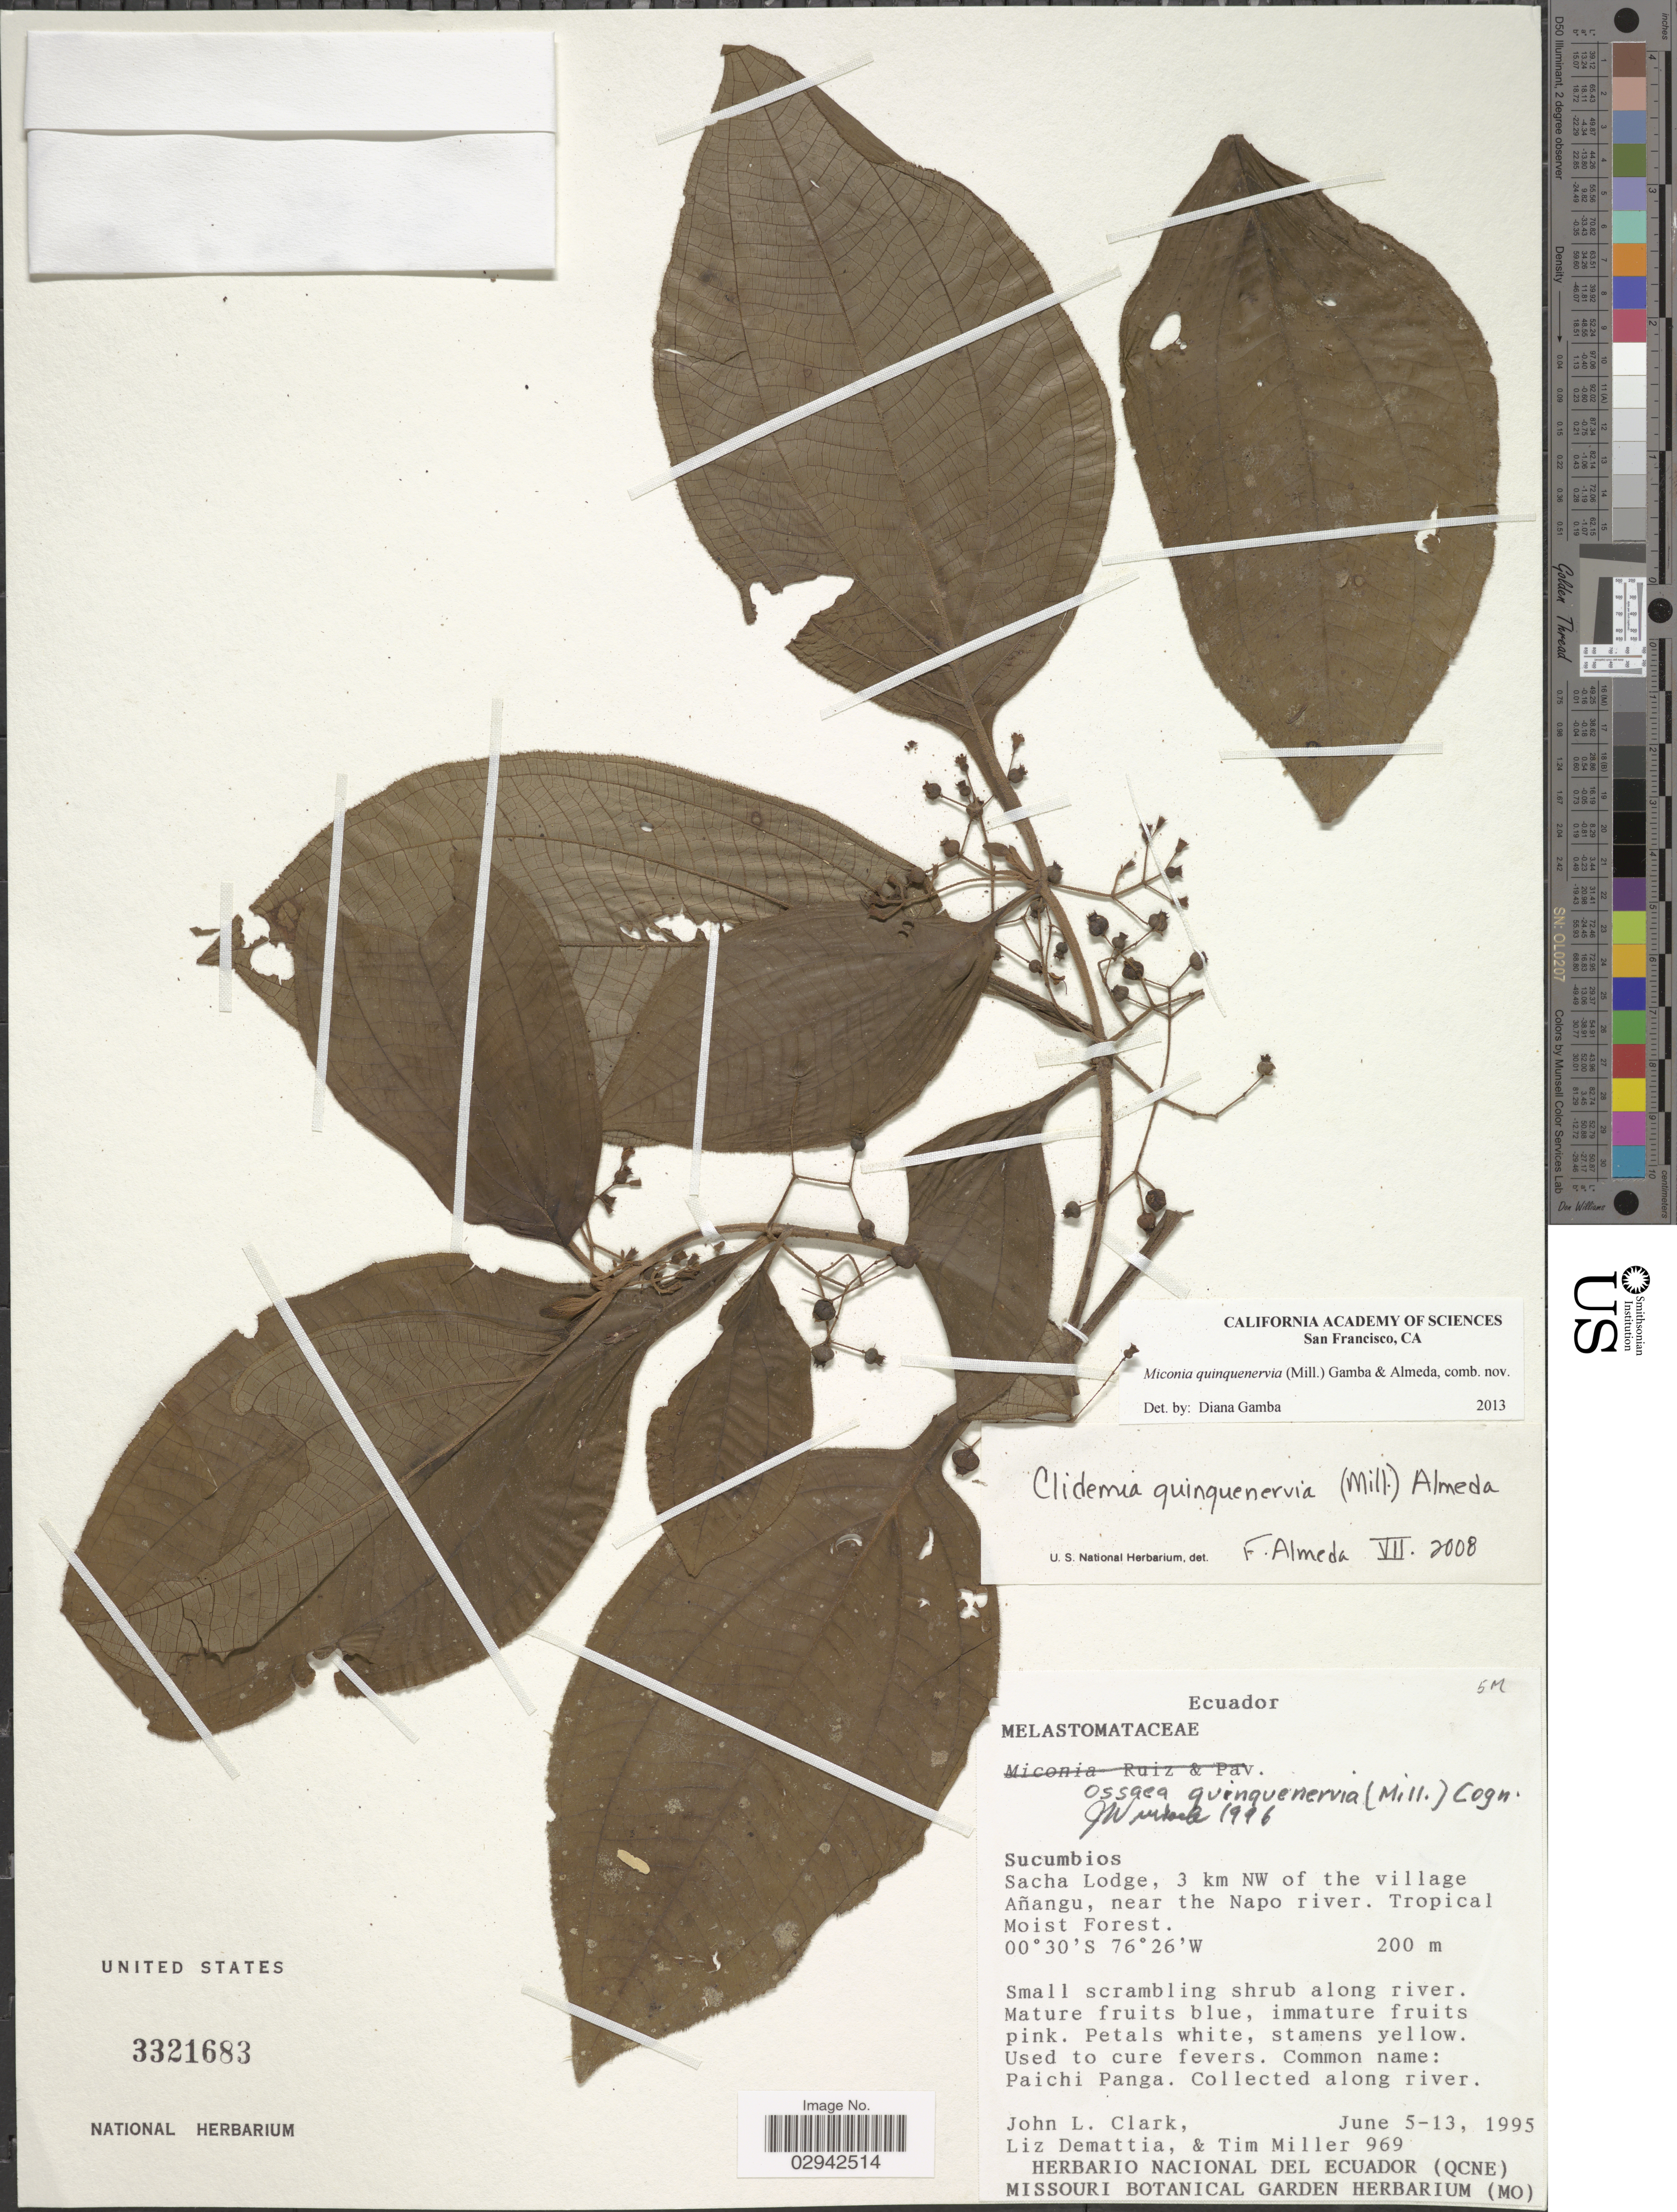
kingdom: Plantae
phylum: Tracheophyta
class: Magnoliopsida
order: Myrtales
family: Melastomataceae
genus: Miconia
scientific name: Miconia quinquenervia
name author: (Mill.) Gamba & Almeda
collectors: J. L. Clark, L. Demattia & T. Miller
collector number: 969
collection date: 1995-06-05/1995-06-13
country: Ecuador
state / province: Sucumbíos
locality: Sacha Lodge, 3 km NW of the village Añangu, near the Napo river.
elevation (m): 200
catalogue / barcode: US 3321683